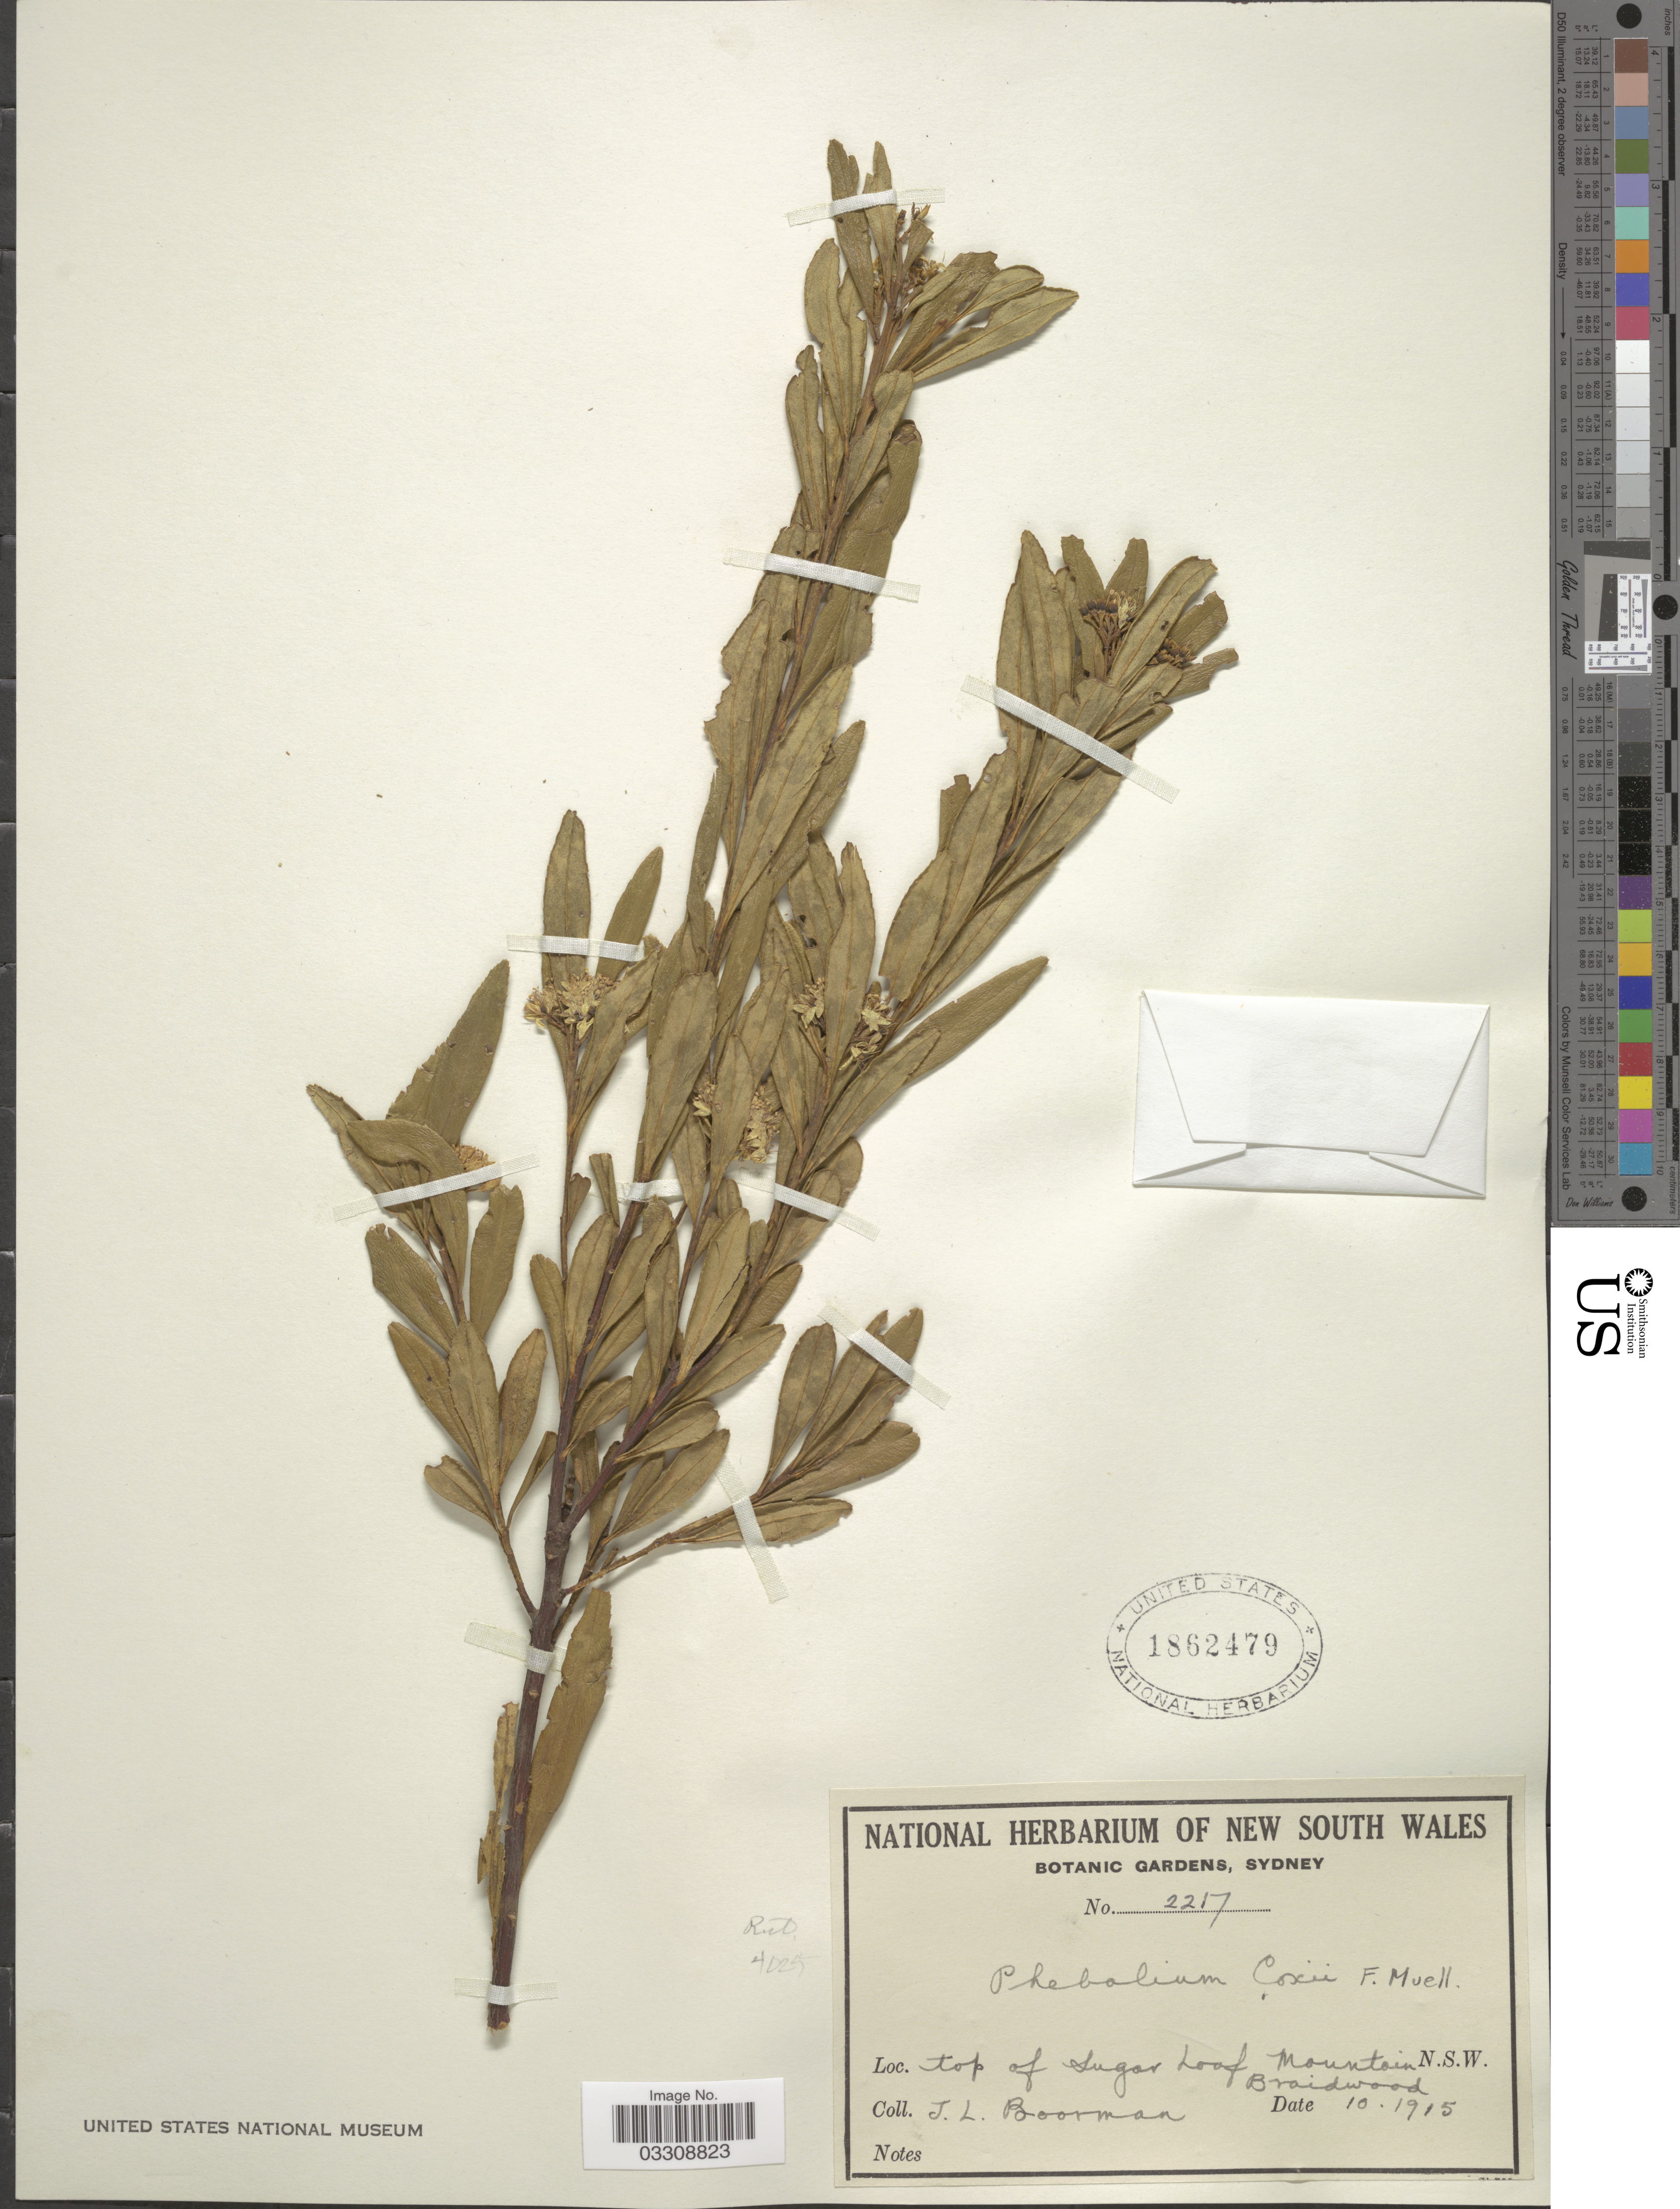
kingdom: Plantae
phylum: Tracheophyta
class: Magnoliopsida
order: Sapindales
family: Rutaceae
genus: Leionema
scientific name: Leionema coxii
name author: (F. Muell.) Paul G. Wilson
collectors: J. Boorman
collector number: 2217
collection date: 1915-10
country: Australia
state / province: New South Wales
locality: Top of Sugar Loaf Mountain, Braidwood.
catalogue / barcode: US 1862479